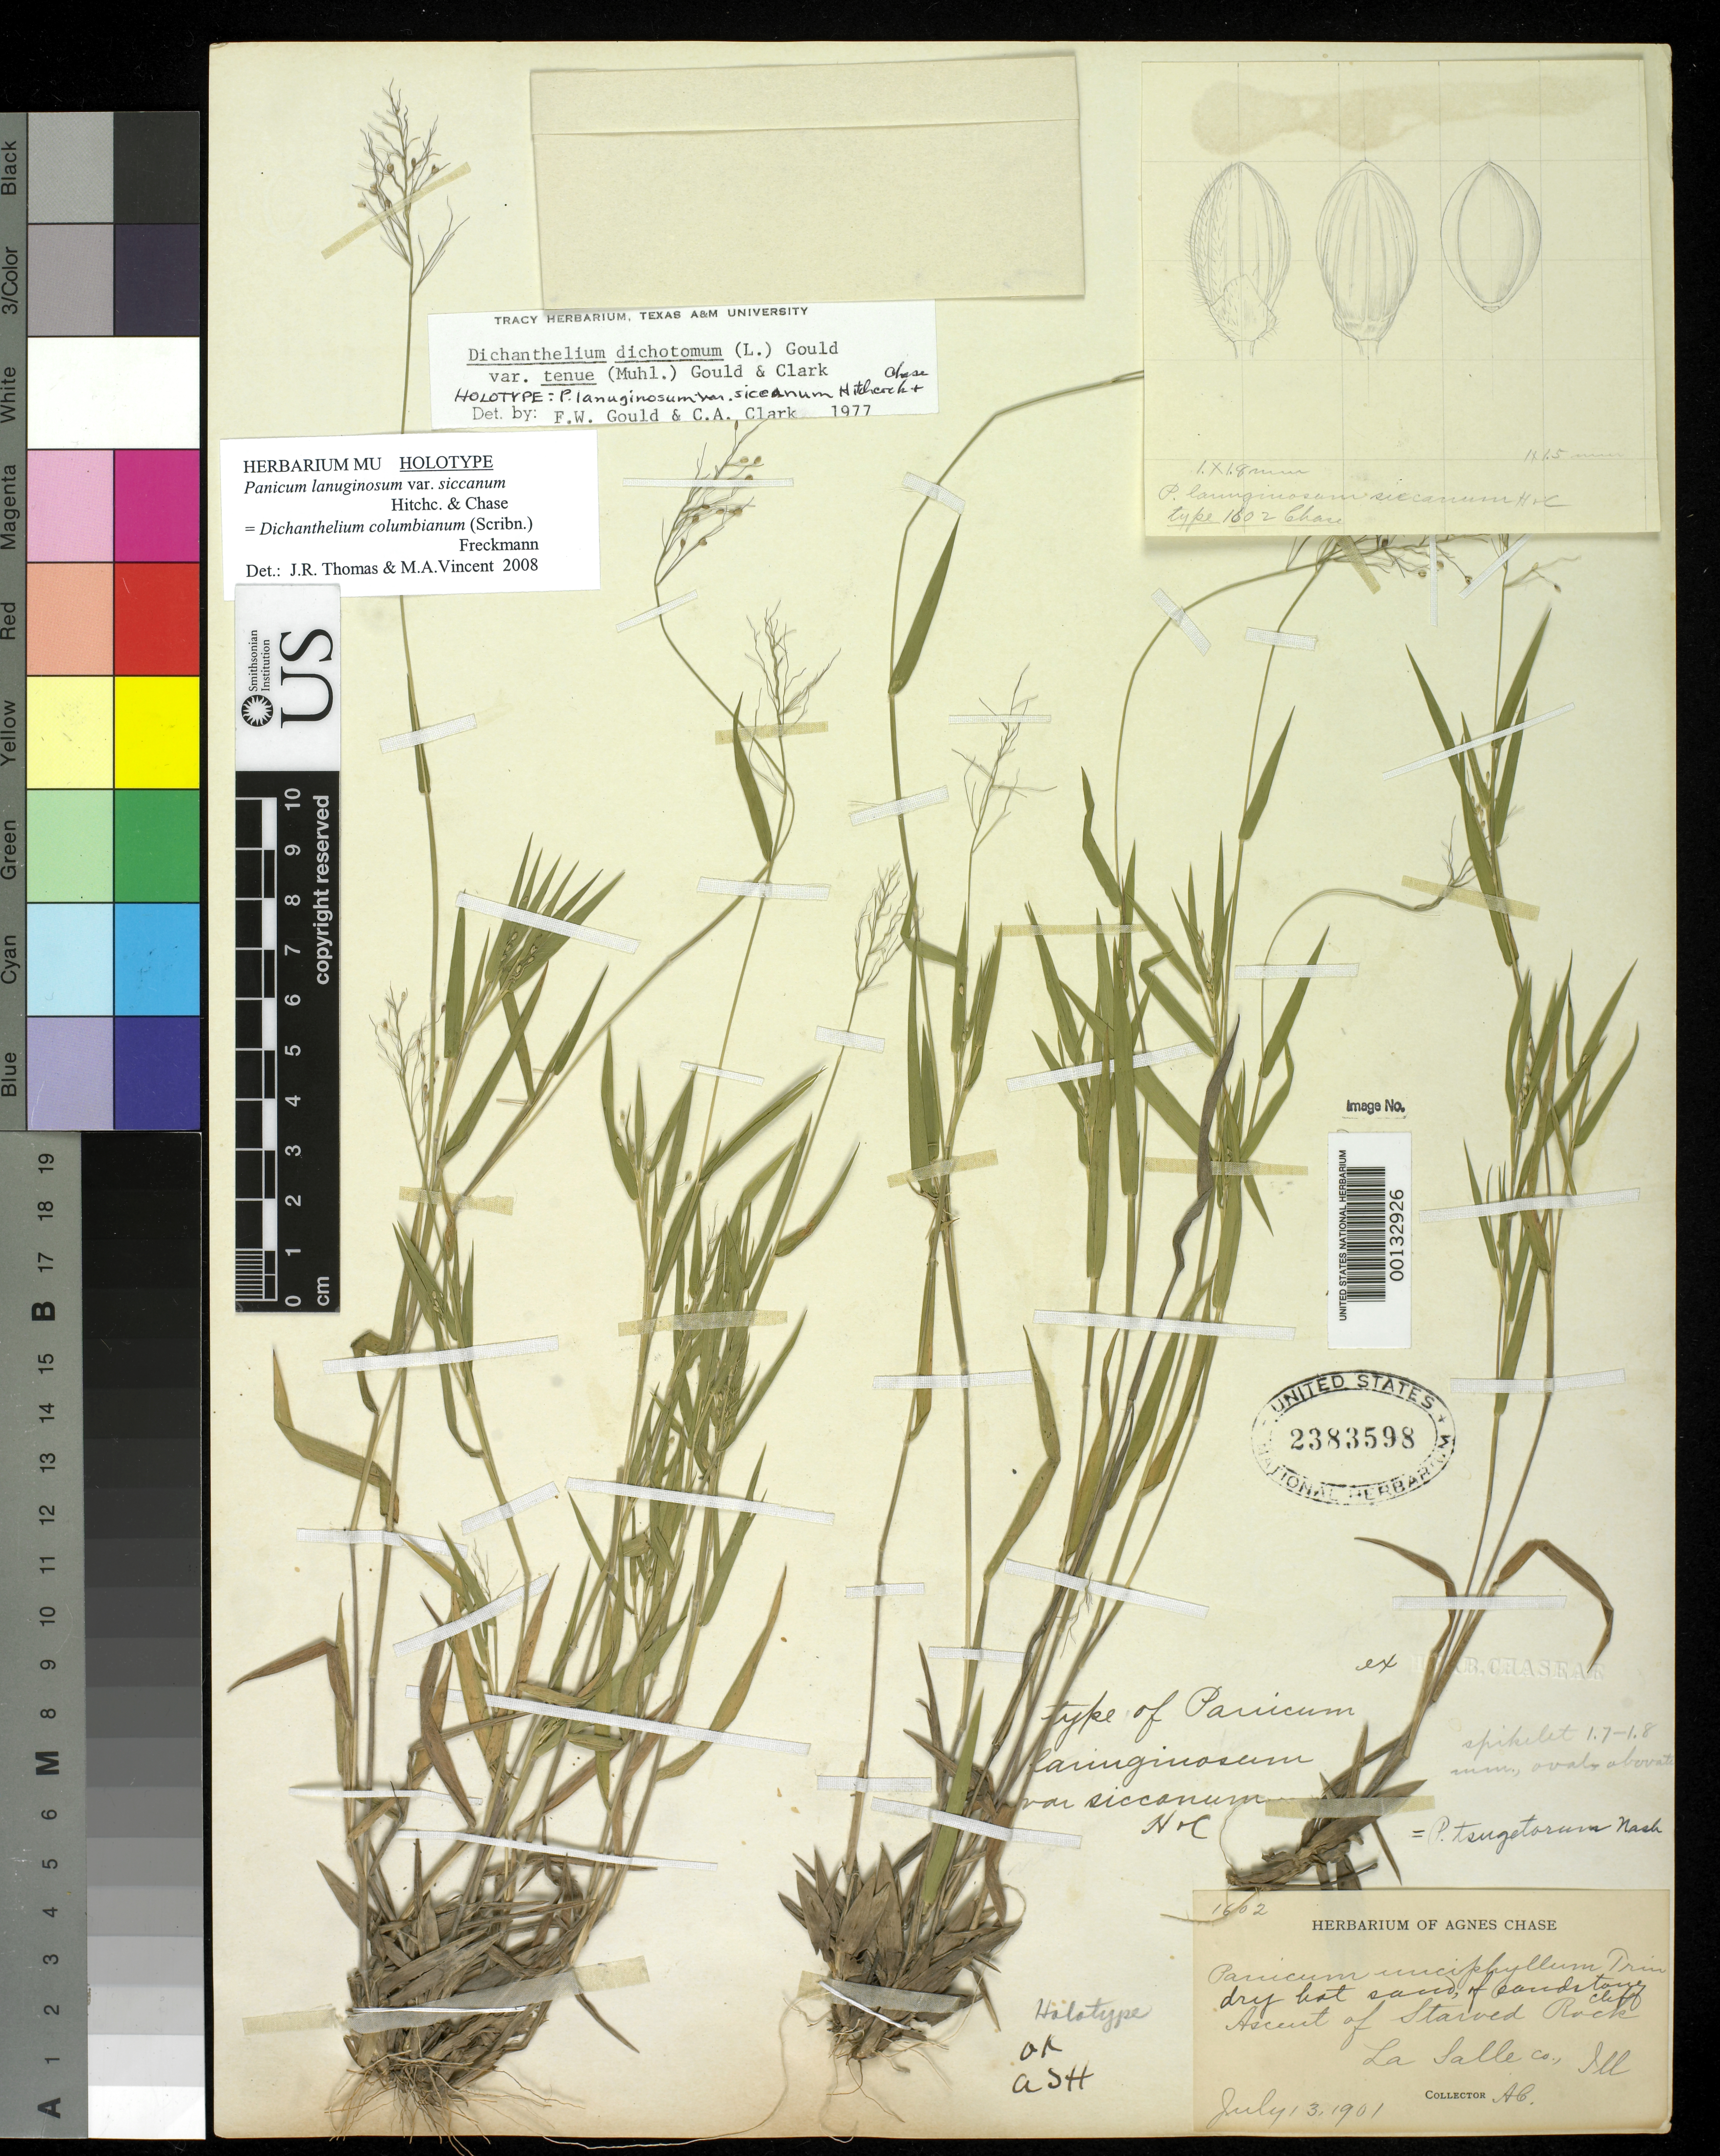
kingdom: Plantae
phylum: Tracheophyta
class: Liliopsida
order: Poales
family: Poaceae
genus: Panicum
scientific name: Panicum lanuginosum var. siccanum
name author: Hitchc. & Chase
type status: Holotype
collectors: A. Chase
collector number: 1602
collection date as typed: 13 Jul 1901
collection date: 1901-07-13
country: United States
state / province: Illinois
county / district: La Salle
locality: Starved Rock.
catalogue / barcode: US 2383598